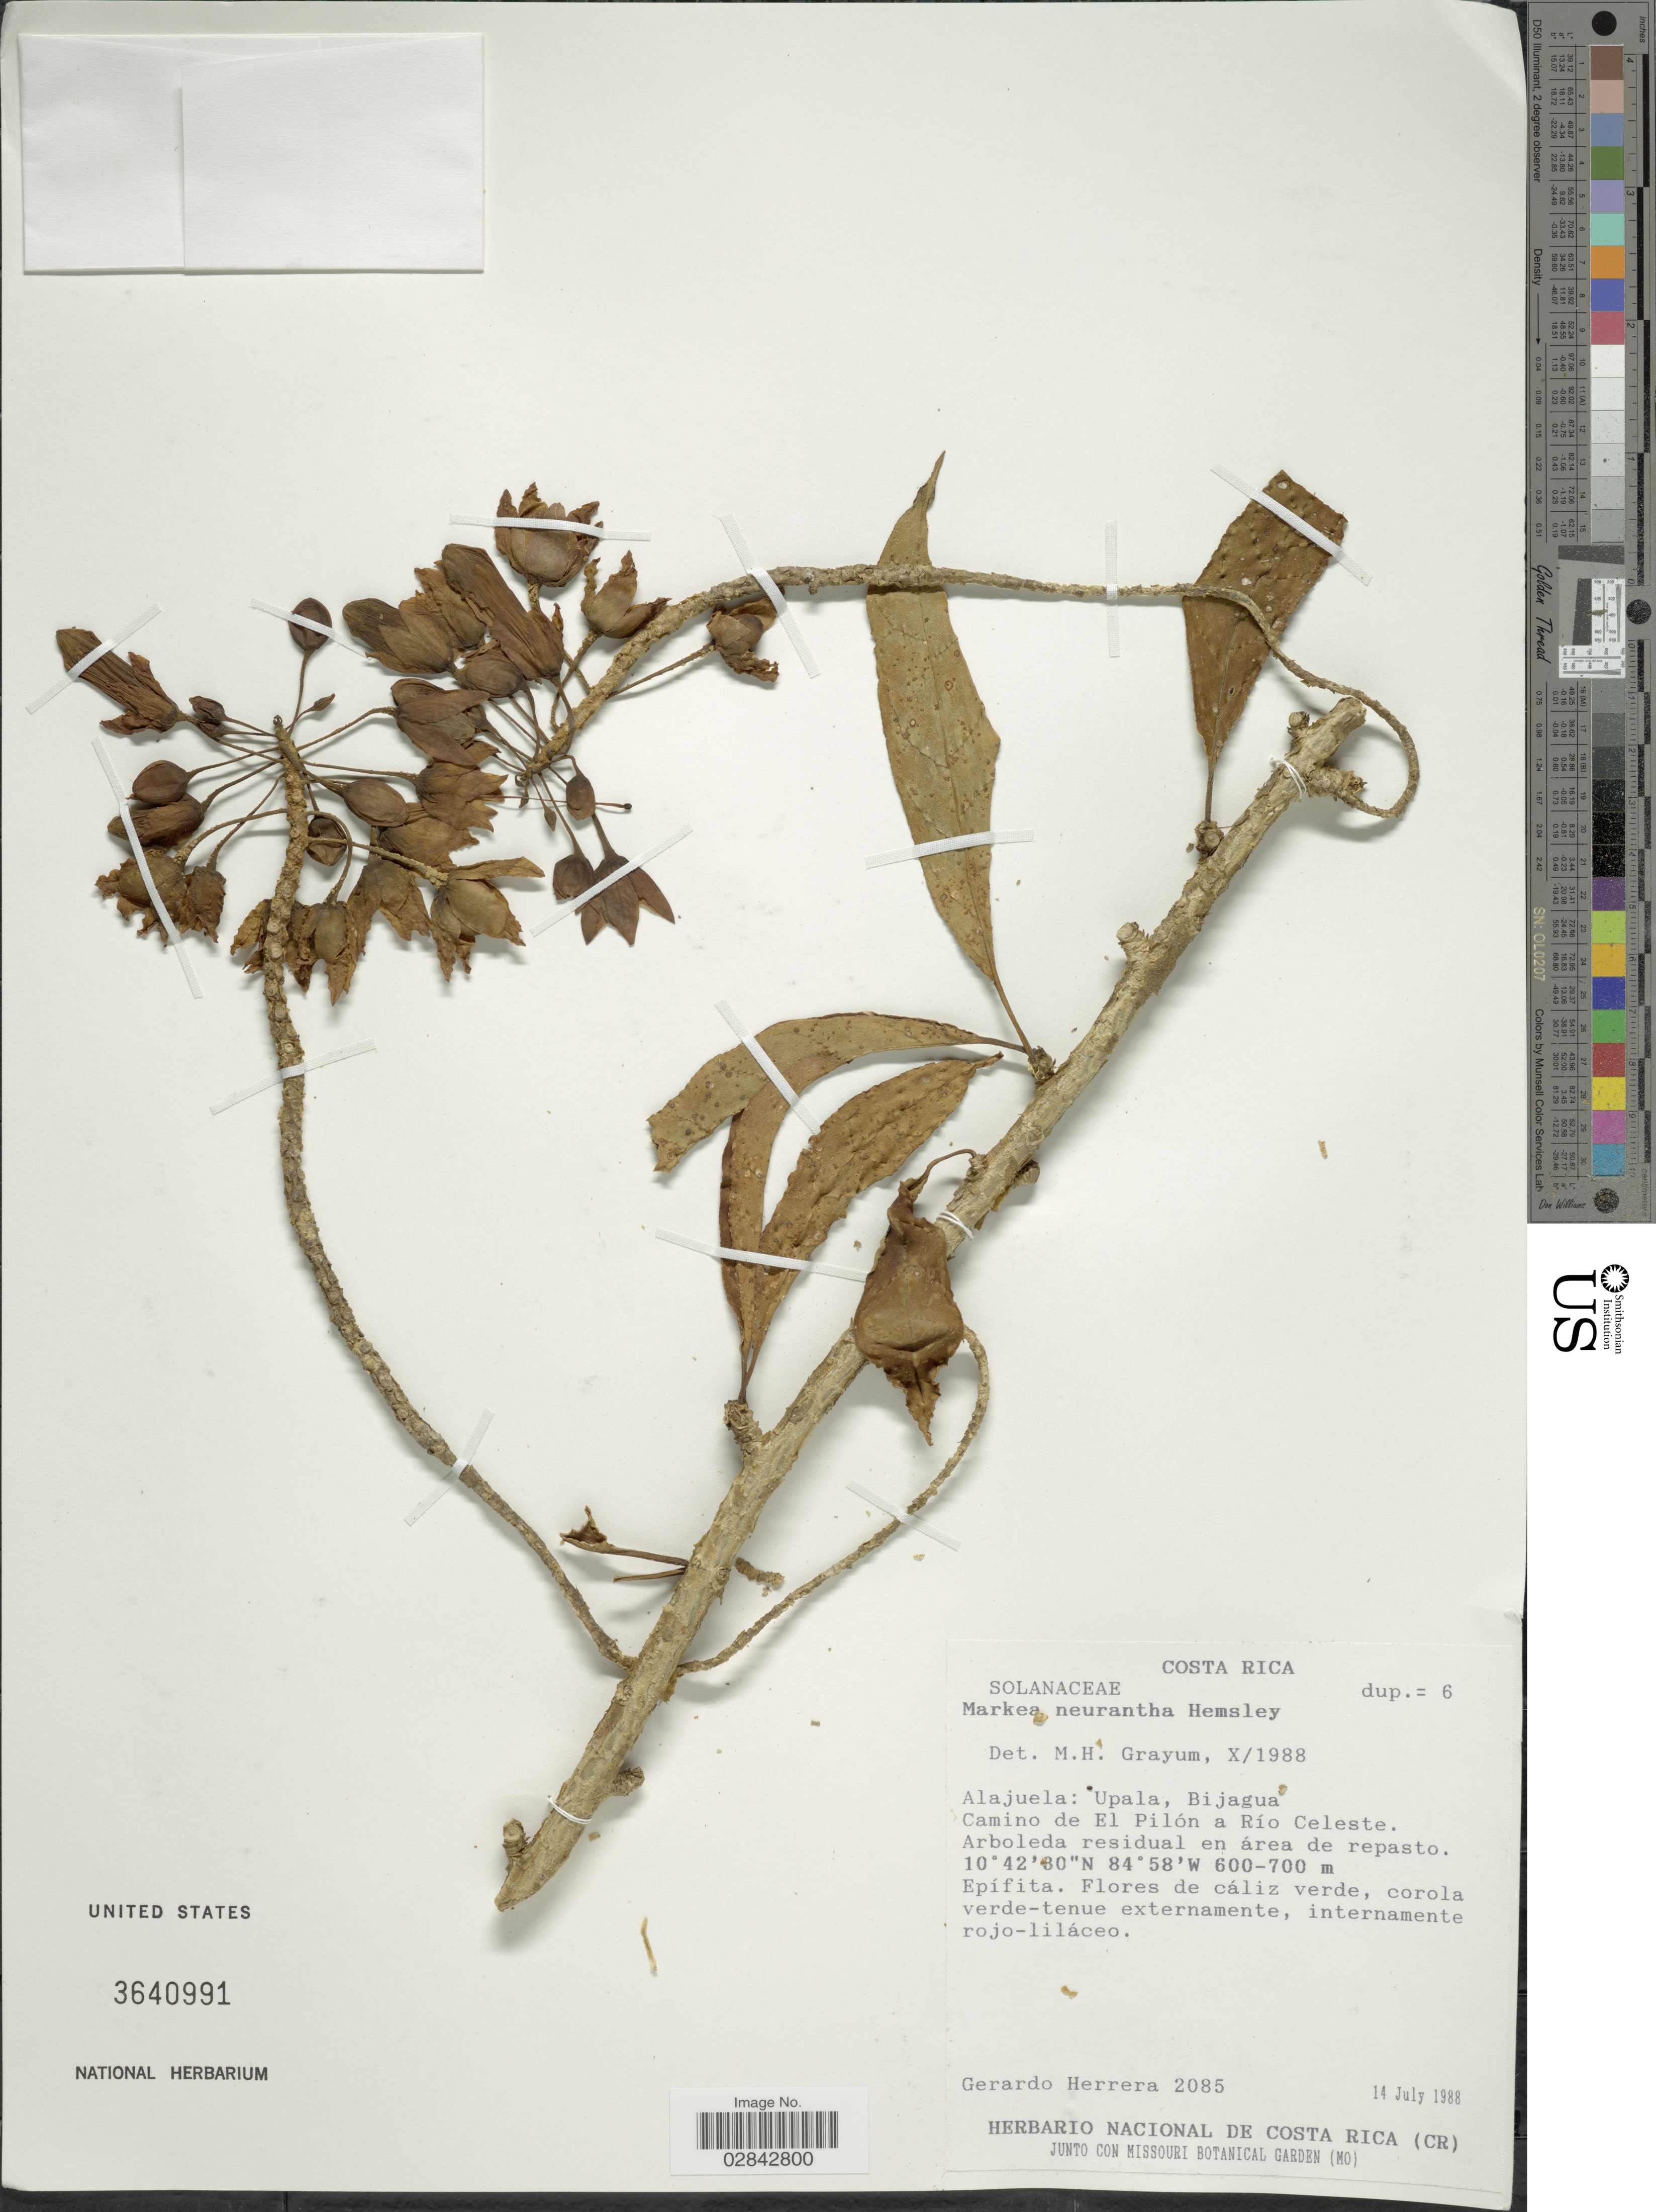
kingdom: Plantae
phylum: Tracheophyta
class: Magnoliopsida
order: Solanales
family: Solanaceae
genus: Markea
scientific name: Markea neurantha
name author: Hemsl.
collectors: G. Herrera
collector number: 2085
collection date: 1988-07-14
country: Costa Rica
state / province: Alajuela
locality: Upala, Bijagua. Camino de El Pilón a Río Celeste.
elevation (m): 600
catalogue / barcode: US 3640991